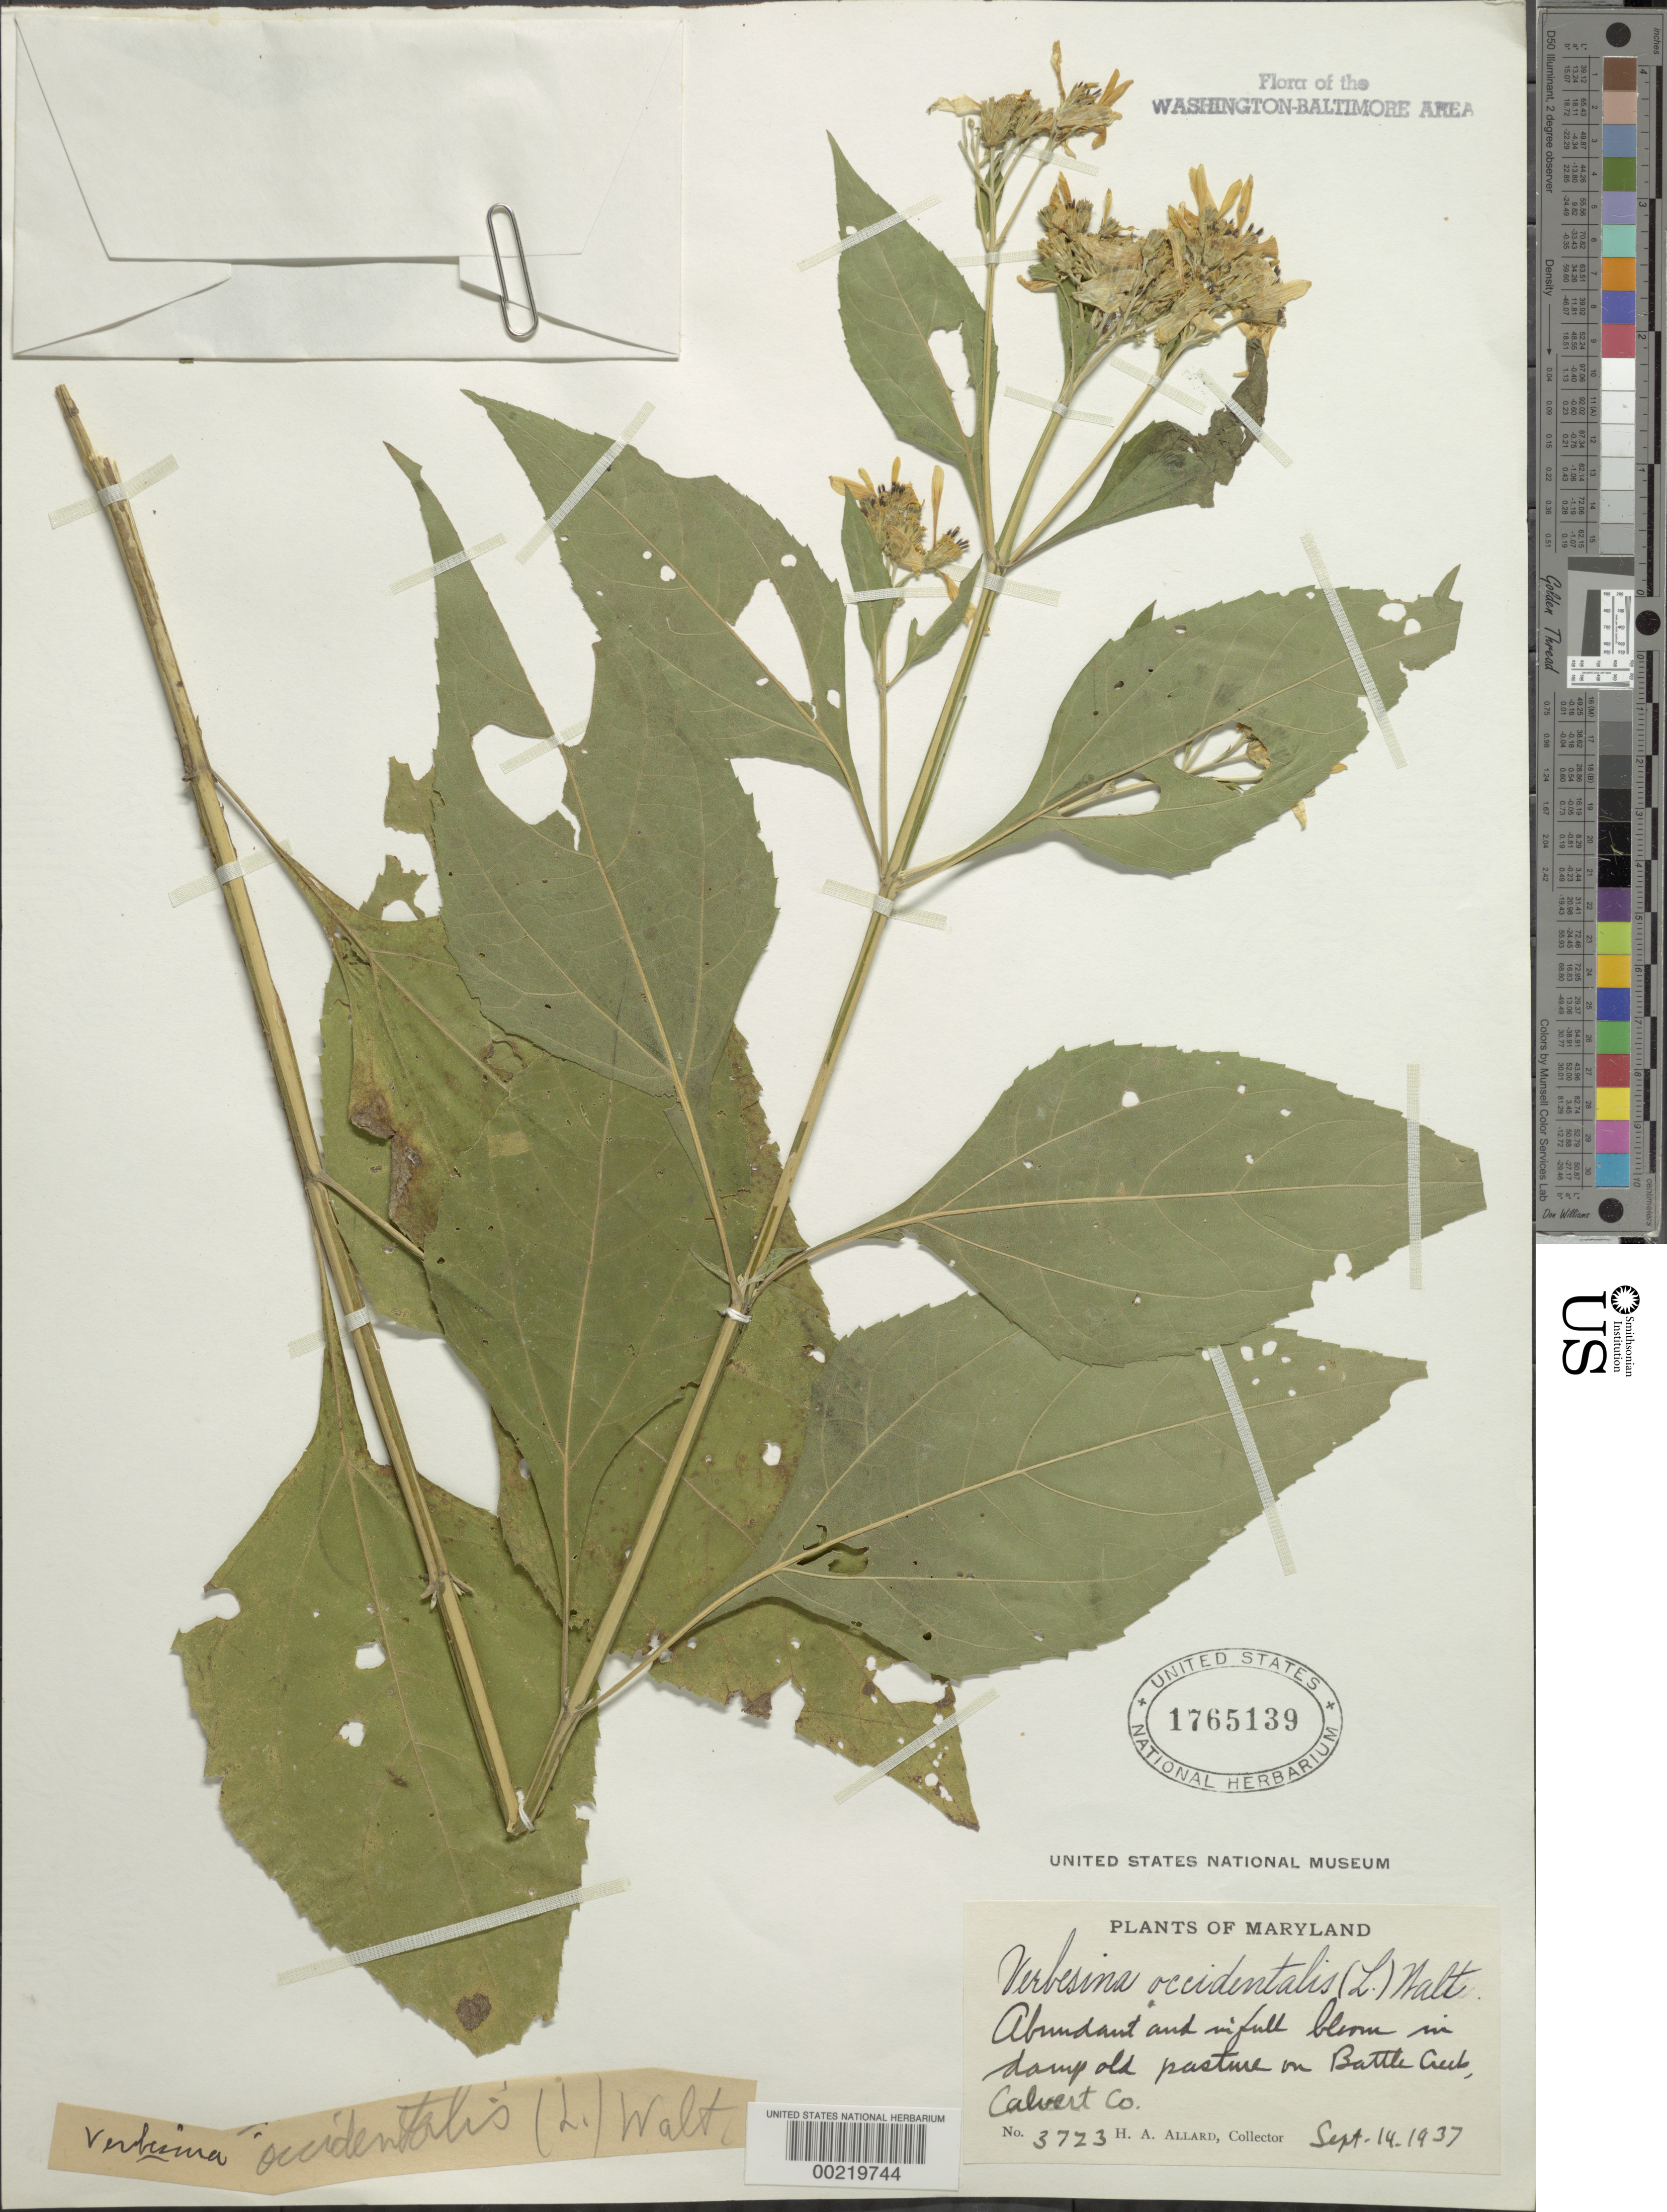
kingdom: Plantae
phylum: Tracheophyta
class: Magnoliopsida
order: Asterales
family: Asteraceae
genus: Verbesina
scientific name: Verbesina occidentalis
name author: (L.) Walter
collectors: H. A. Allard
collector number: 37239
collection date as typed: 14 Sep 1937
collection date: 1937-09-14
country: United States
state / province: Maryland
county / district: Calvert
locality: Battle Creek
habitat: Damp old pasture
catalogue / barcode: US 1765139